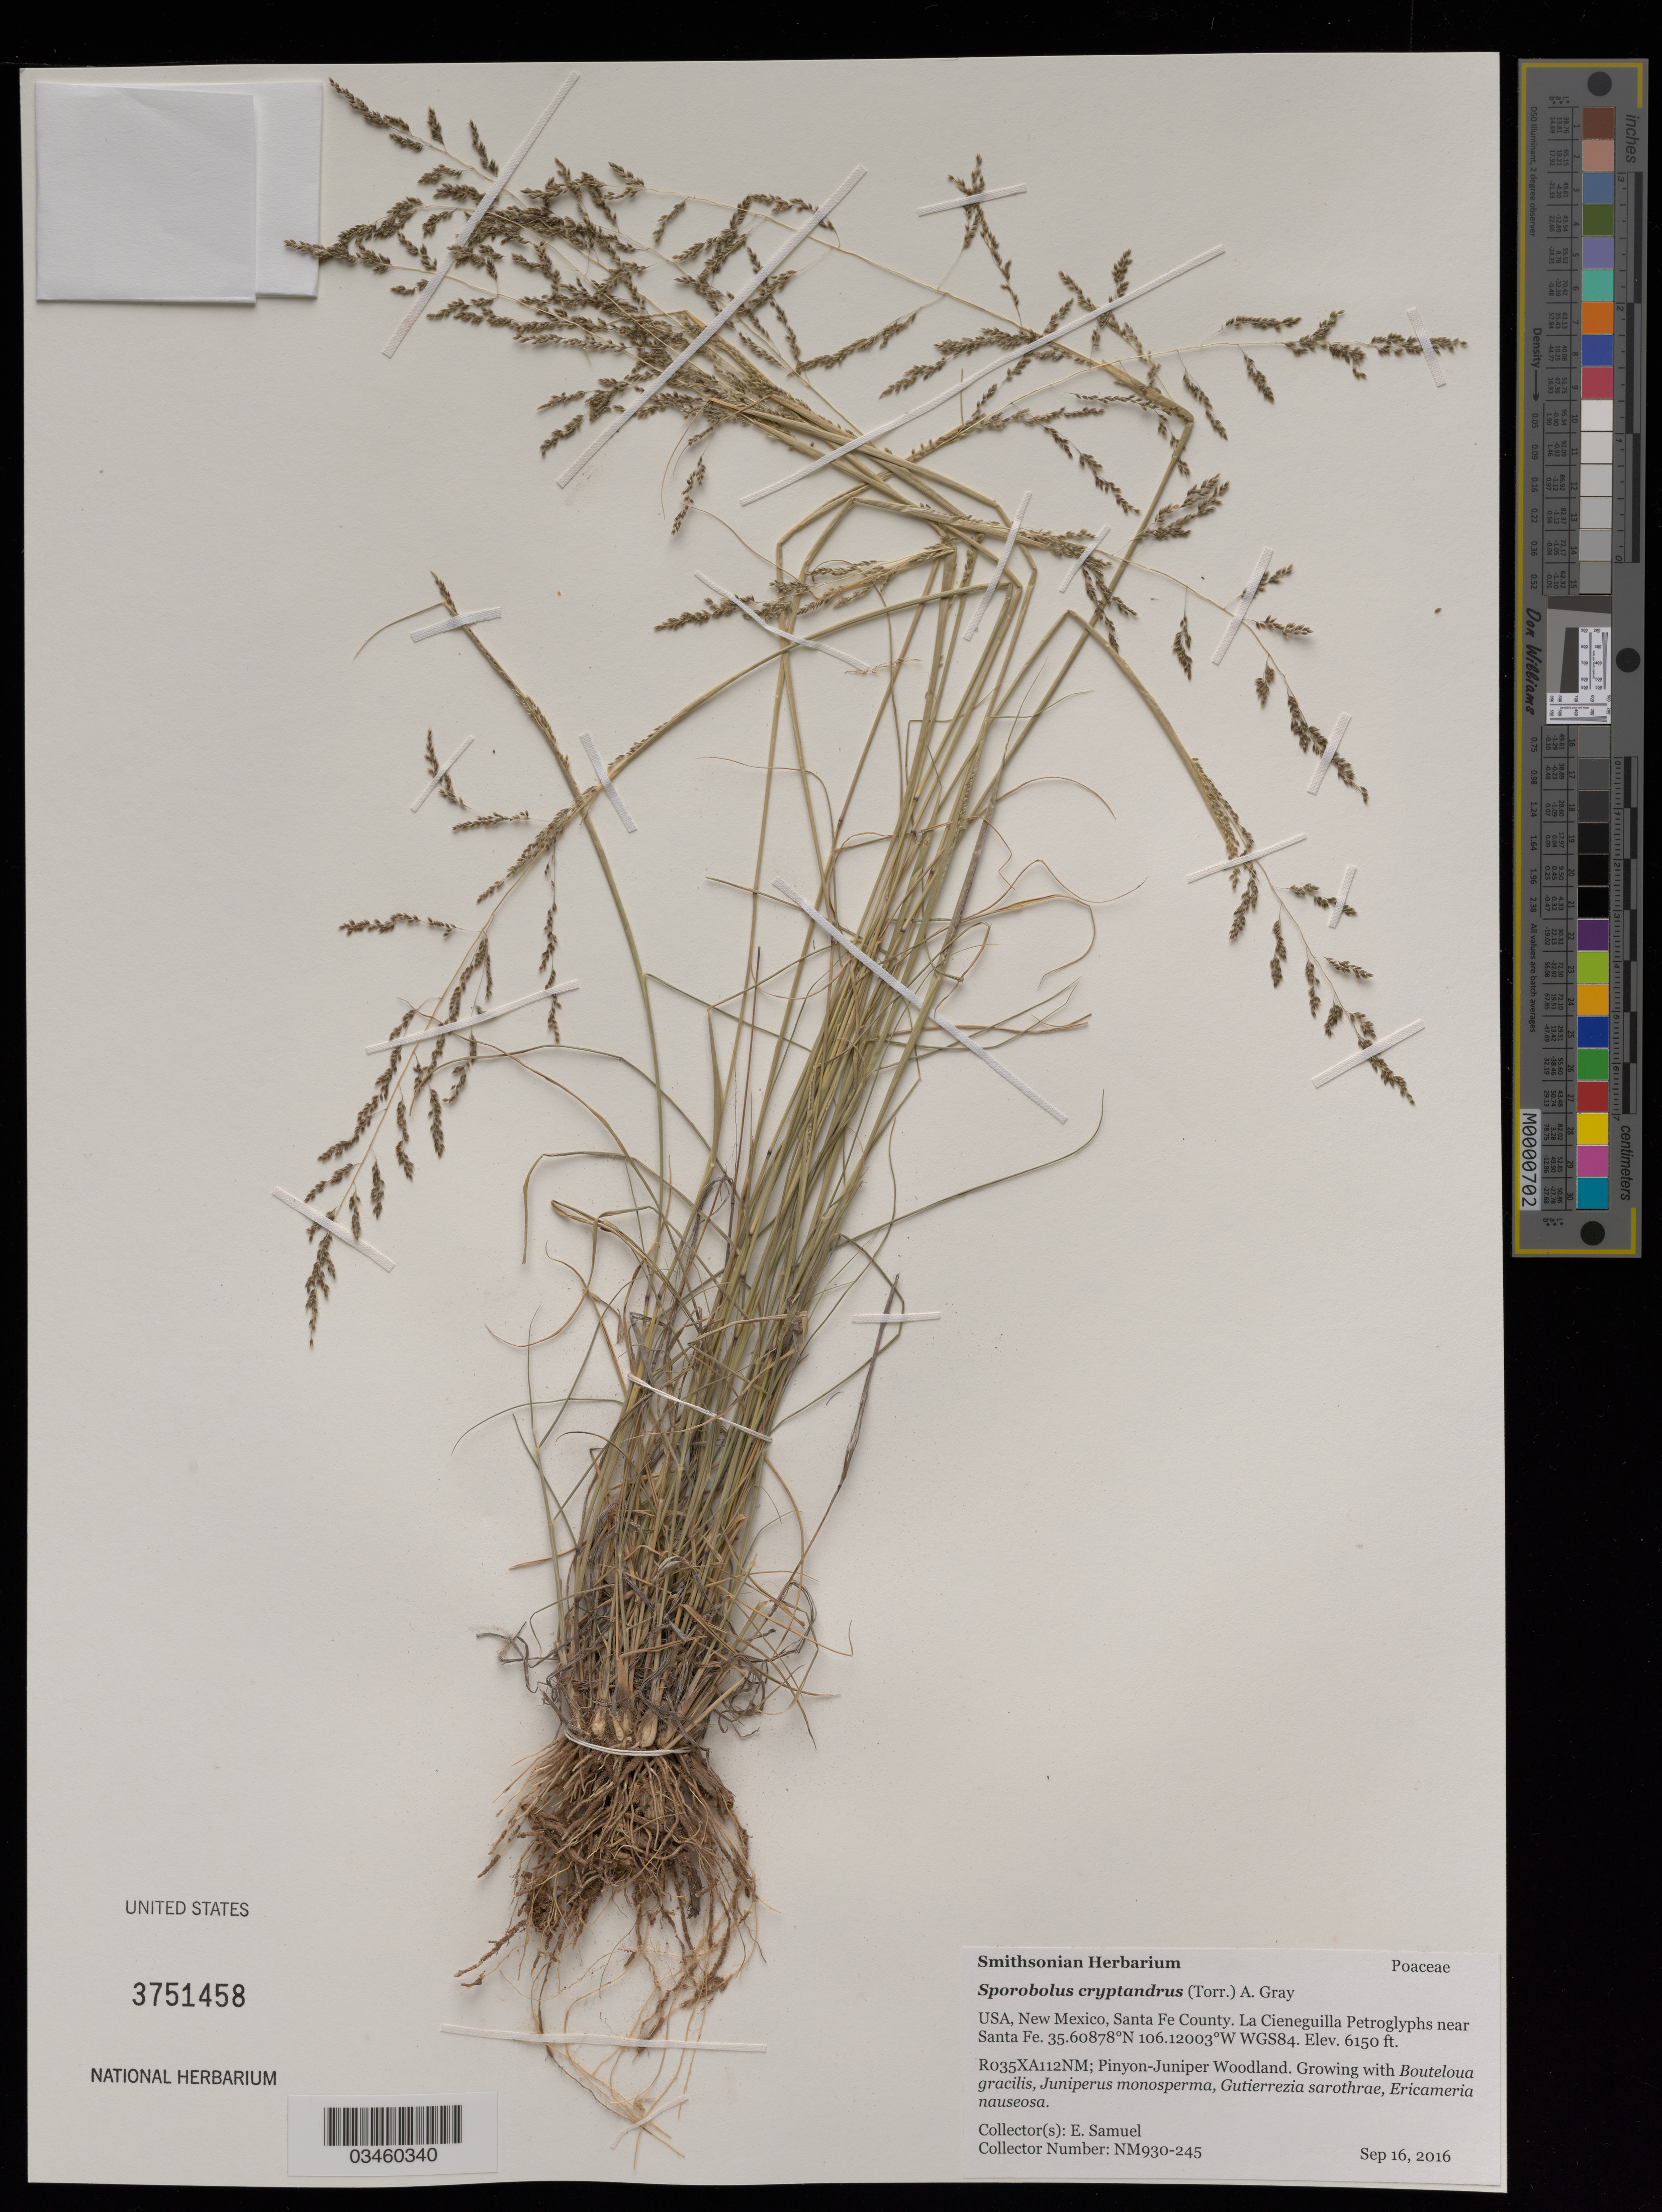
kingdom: Plantae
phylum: Tracheophyta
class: Liliopsida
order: Poales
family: Poaceae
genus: Sporobolus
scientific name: Sporobolus cryptandrus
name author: (Torr.) A. Gray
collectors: E. Samuel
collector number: NM930-245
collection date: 2016-09-16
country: United States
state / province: New Mexico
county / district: Santa Fe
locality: La Cieneguilla Petroglyphs near Santa Fe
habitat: R035XA112NM; Pinyon-Juniper Woodland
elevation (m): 1875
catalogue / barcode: US 3751458